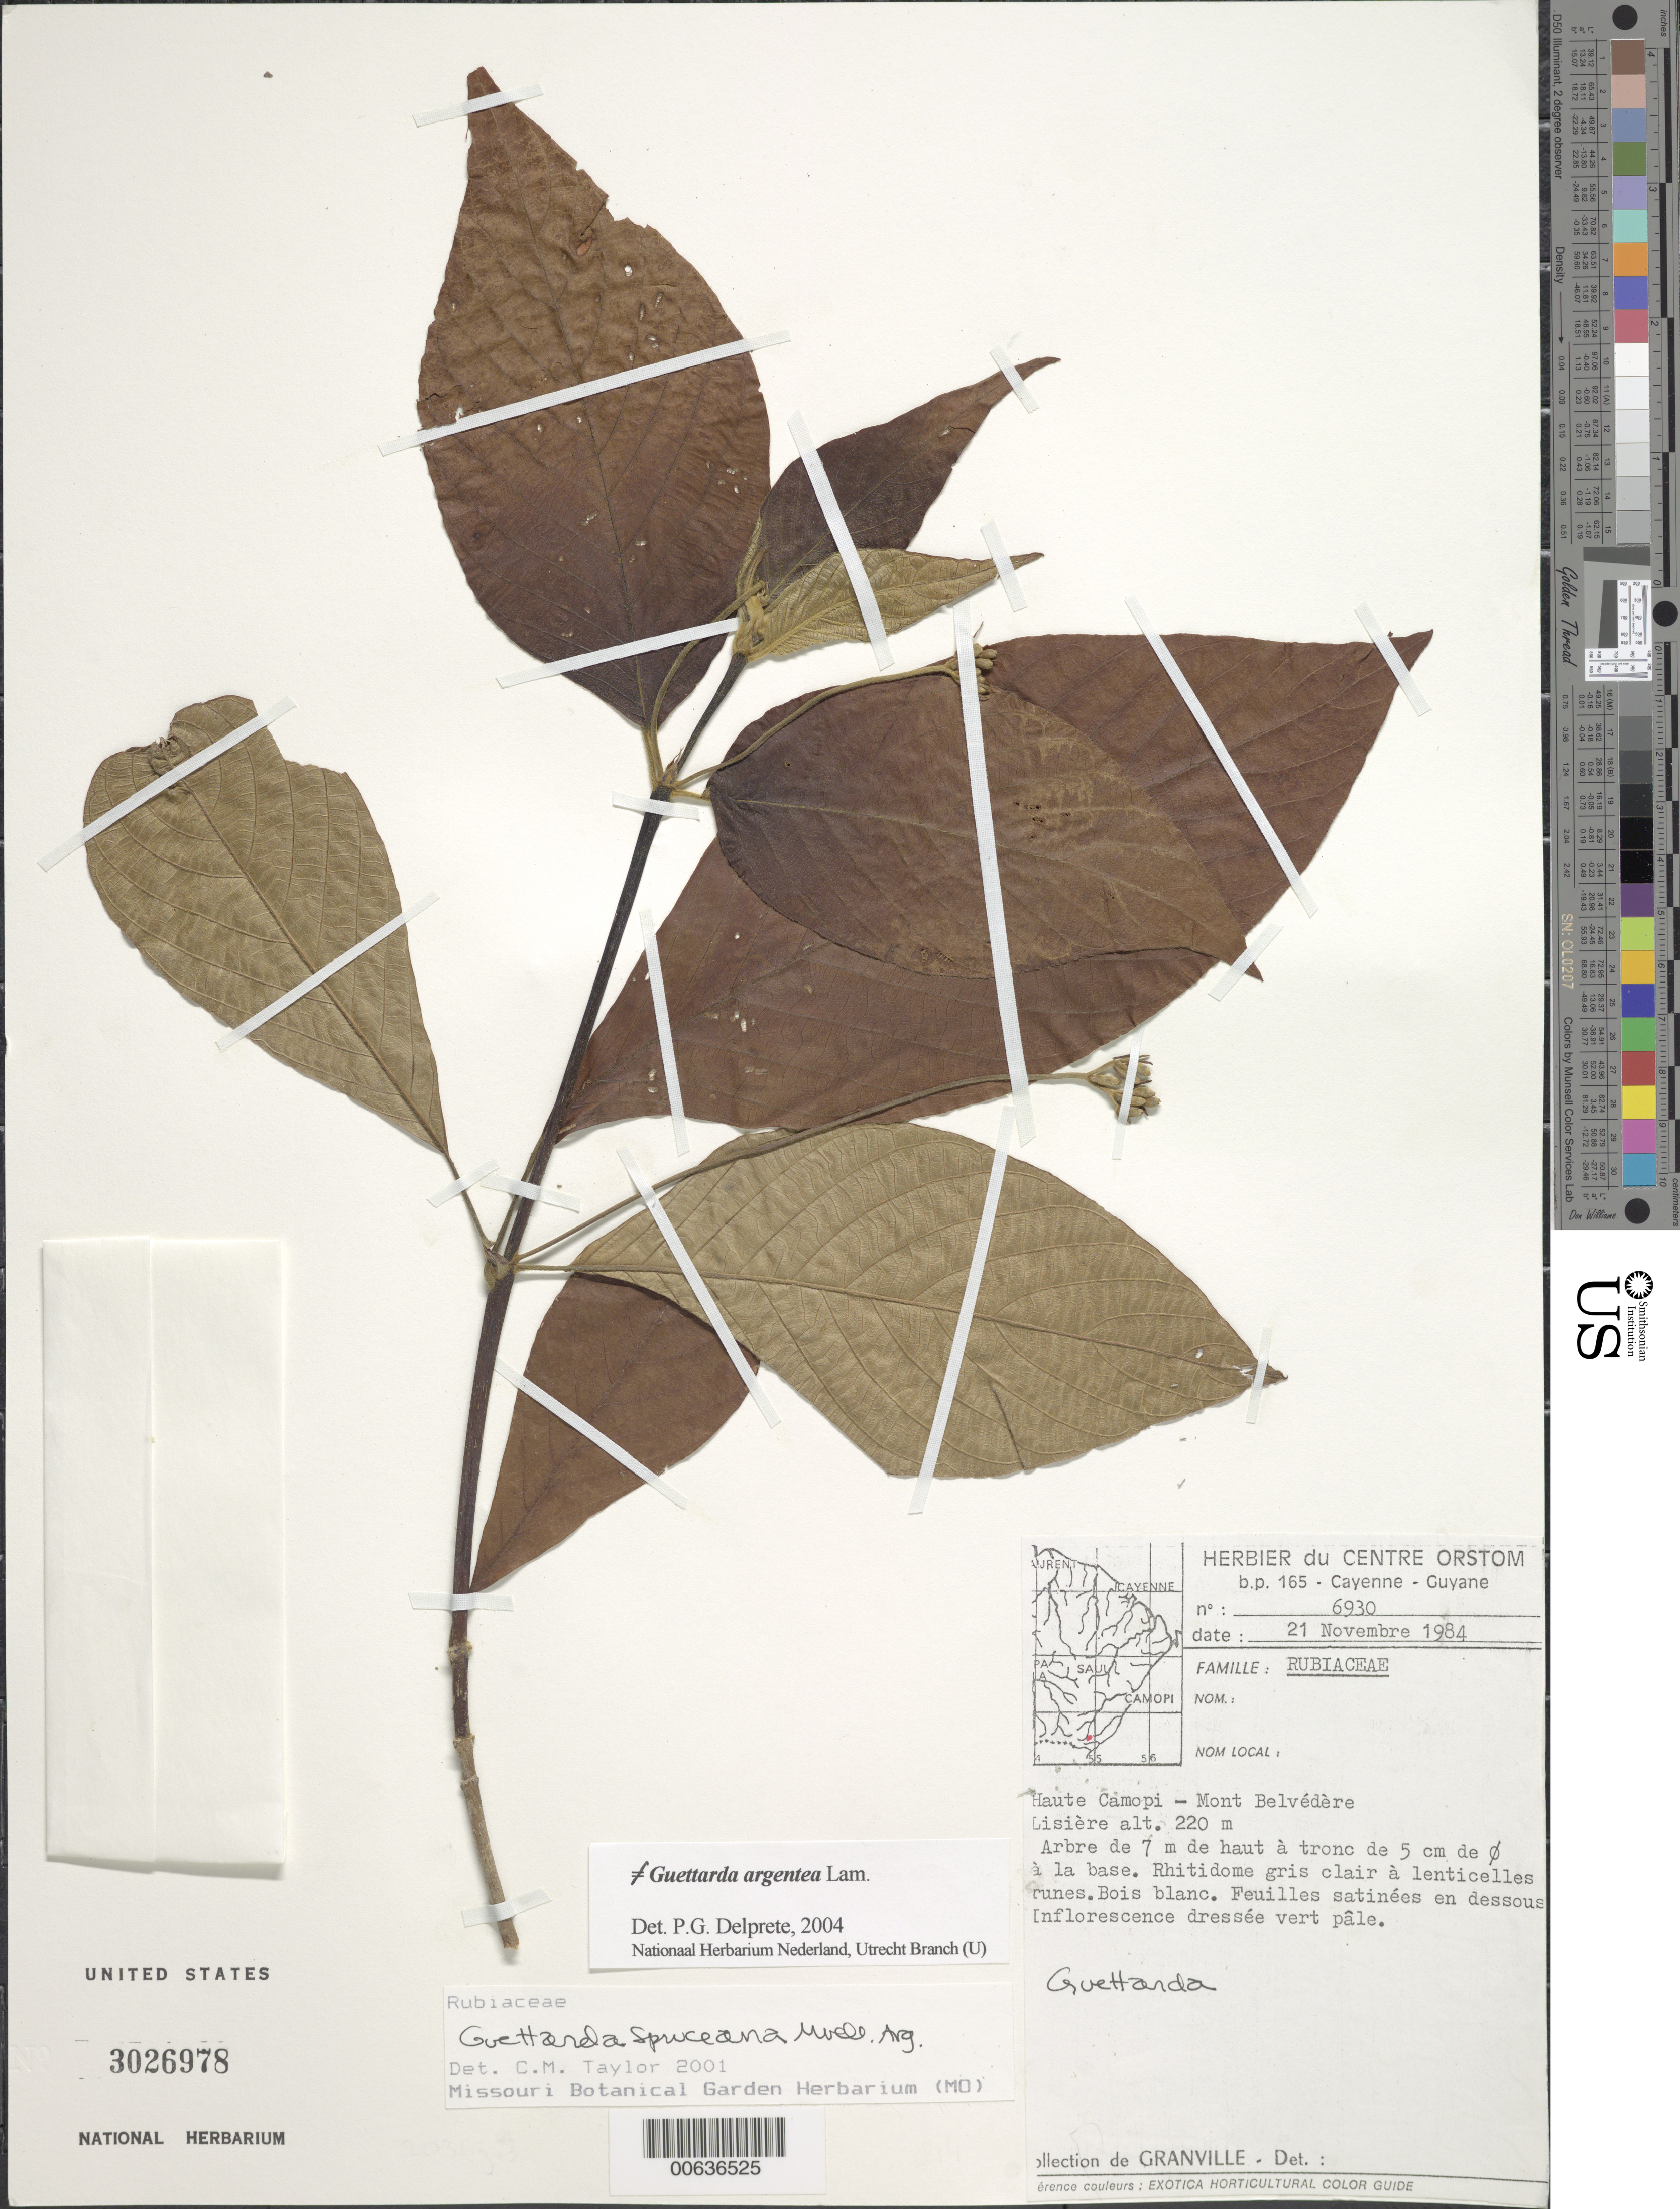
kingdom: Plantae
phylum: Tracheophyta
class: Magnoliopsida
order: Gentianales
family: Rubiaceae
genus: Guettarda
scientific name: Guettarda argentea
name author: Lam.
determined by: Delprete, P. G., Herb. de Guyane Cay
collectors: J.-J. de Granville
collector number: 6930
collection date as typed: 21-Nov-84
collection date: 1984-11-21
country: French Guiana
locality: Mont Belvédère, haute Camopi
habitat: Lisière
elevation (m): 220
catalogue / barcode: US 3026978